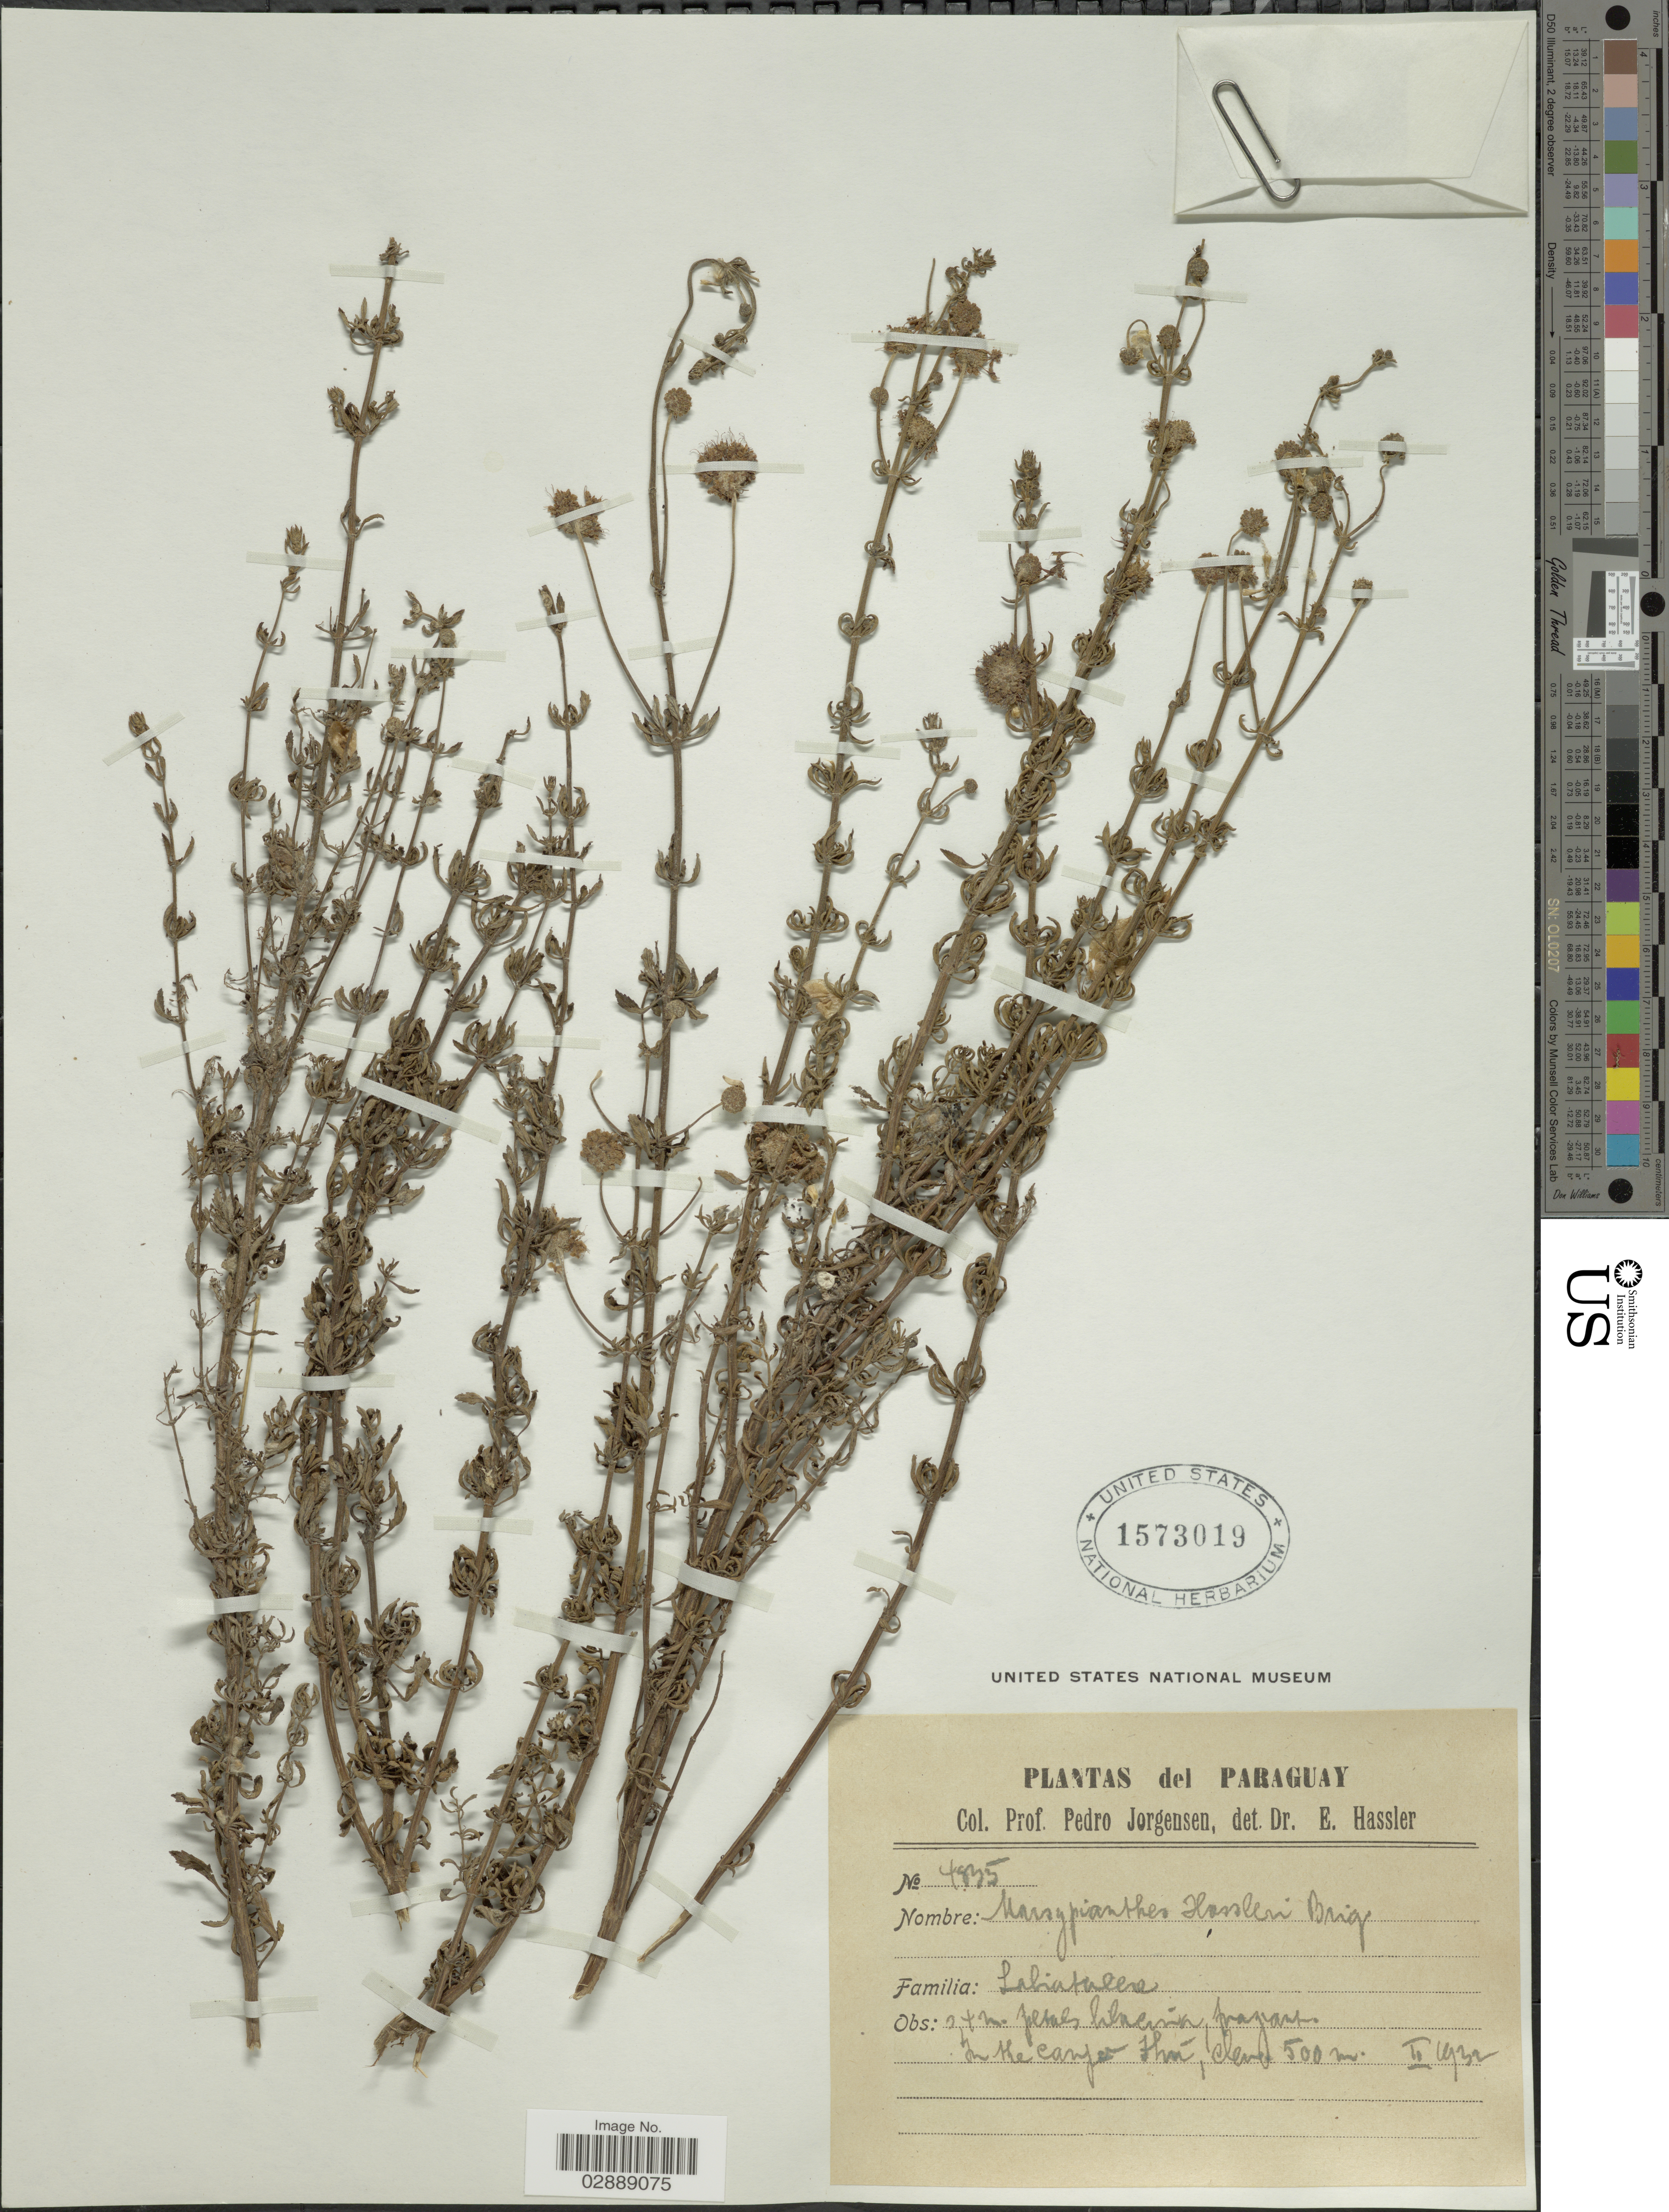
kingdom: Plantae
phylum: Tracheophyta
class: Magnoliopsida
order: Lamiales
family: Lamiaceae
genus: Marsypianthes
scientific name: Marsypianthes hassleri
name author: Briq.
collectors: P. Jörgensen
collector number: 4835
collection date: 1932-02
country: Paraguay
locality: In the campo Ihú.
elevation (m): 500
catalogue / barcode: US 1573019